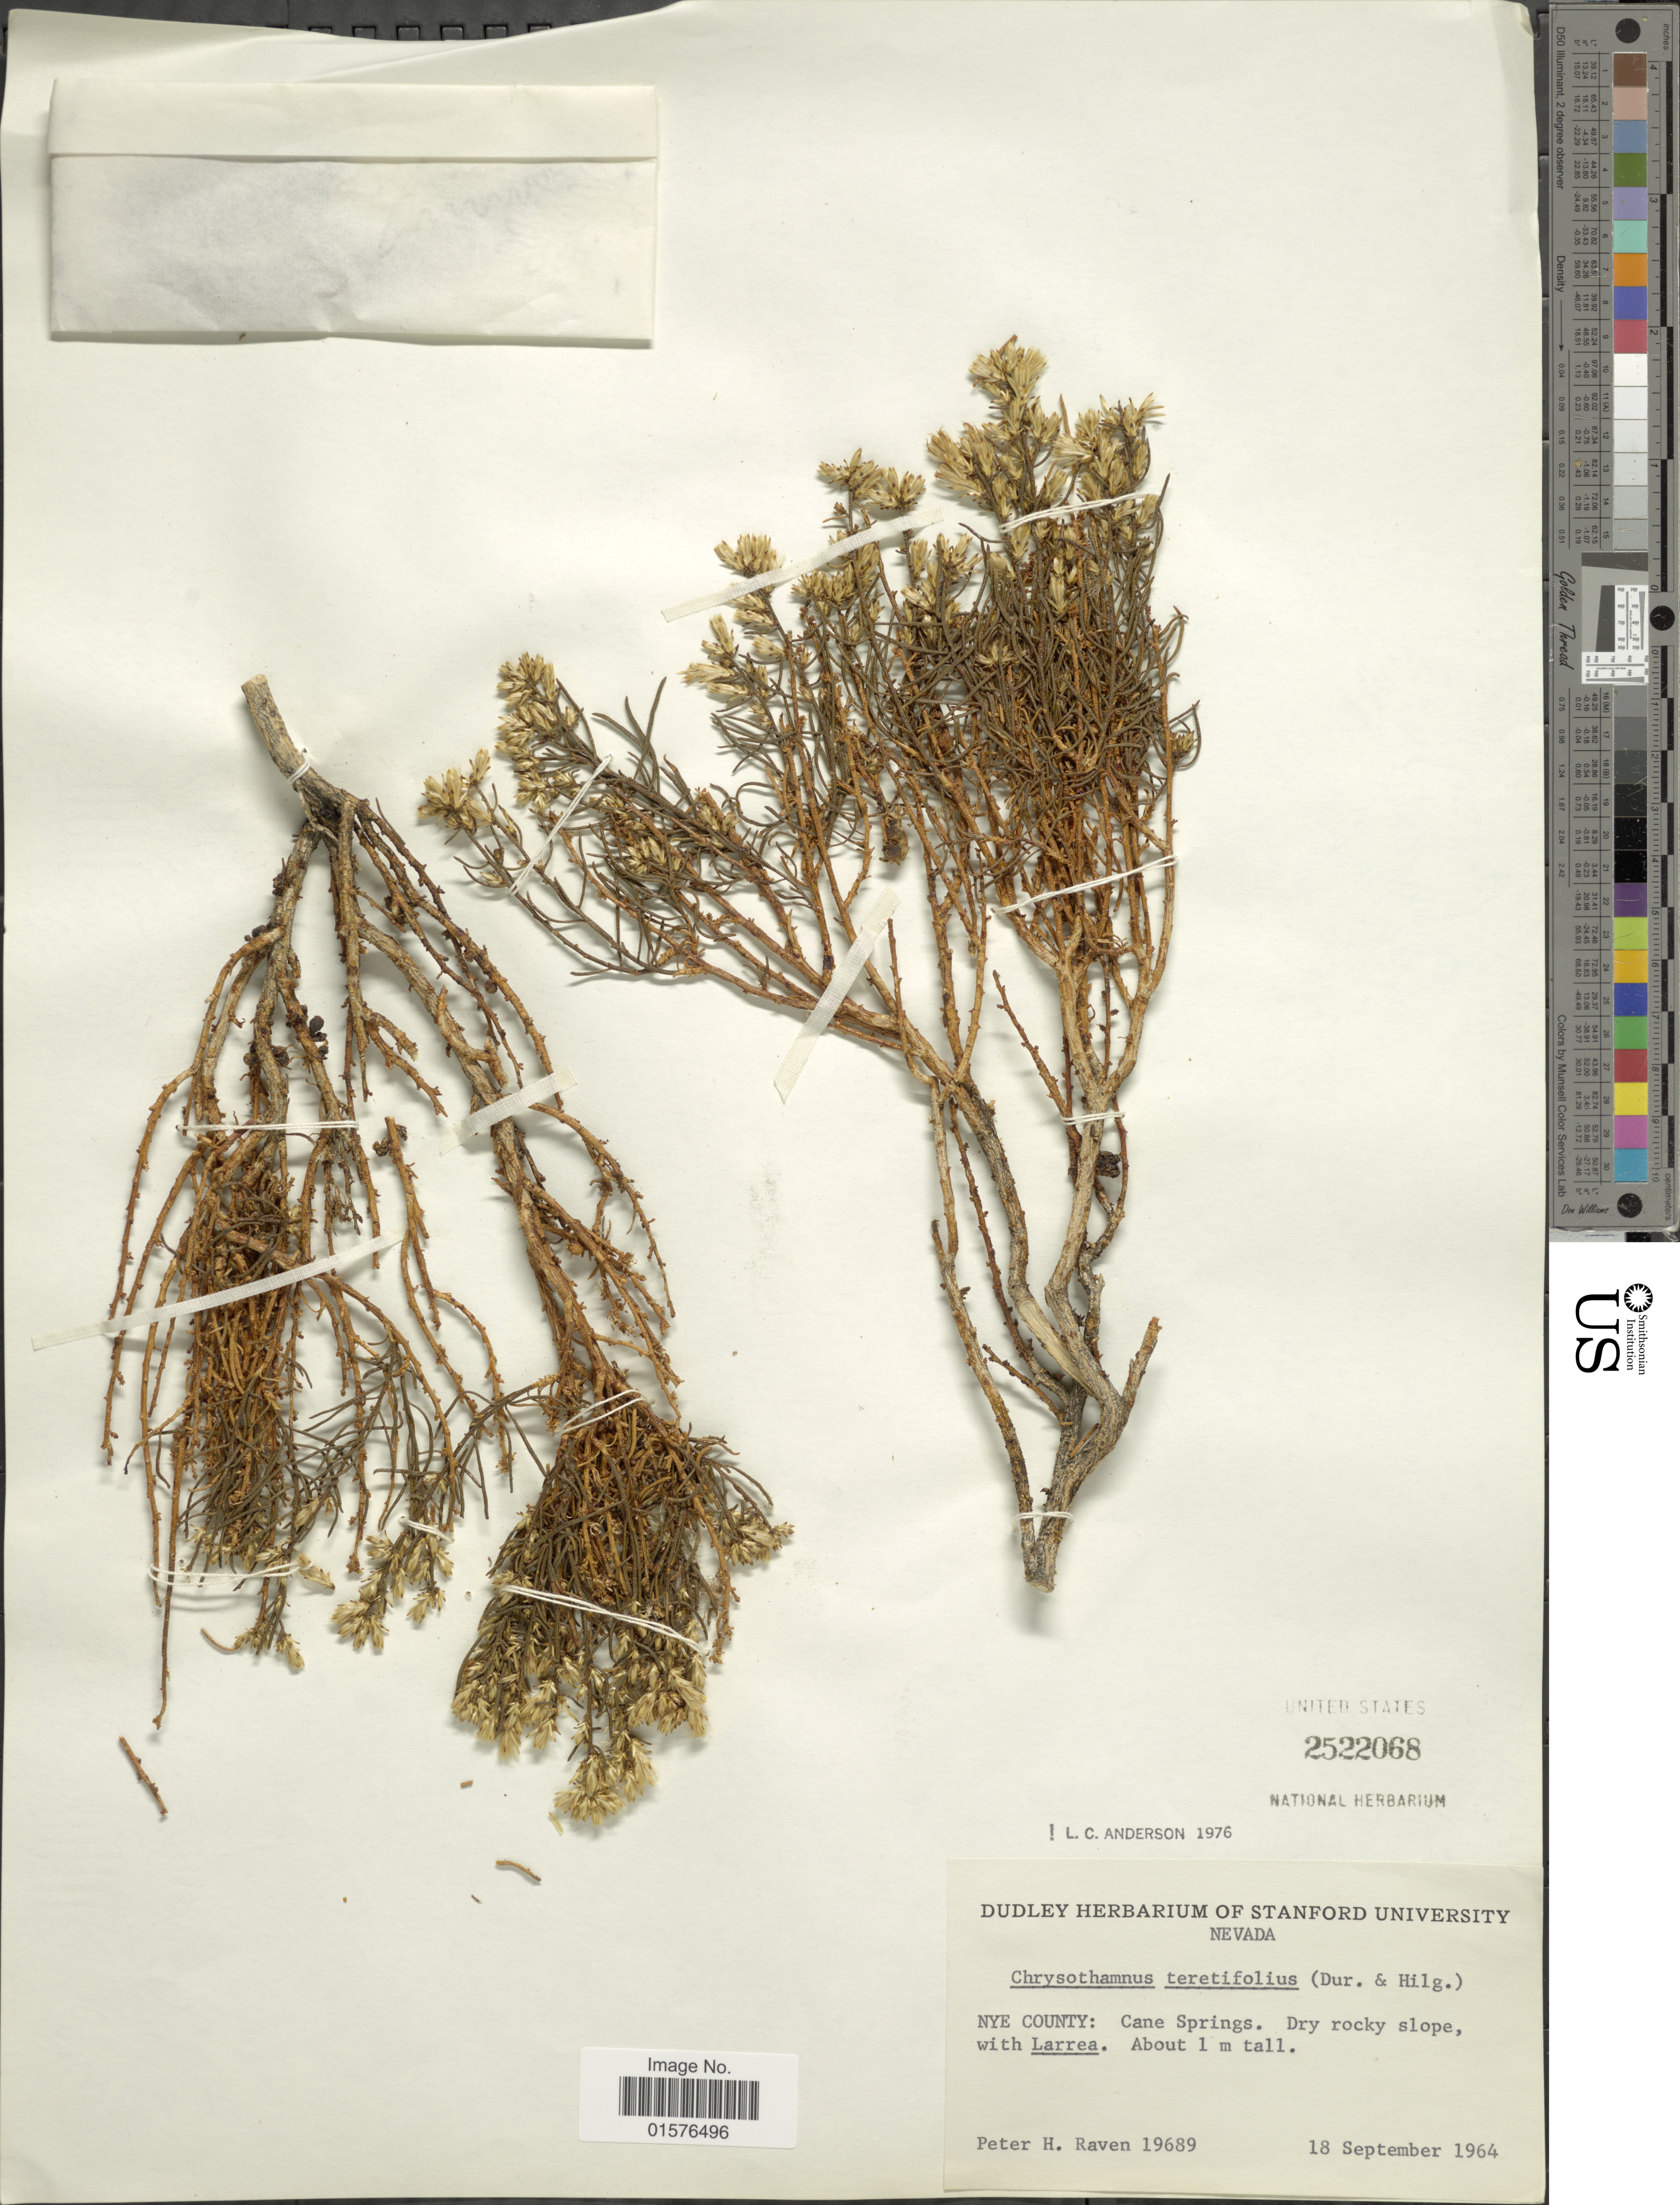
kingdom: Plantae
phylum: Tracheophyta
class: Magnoliopsida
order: Asterales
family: Asteraceae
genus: Ericameria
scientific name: Ericameria teretifolia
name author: (Durand & Hilg.) Jeps.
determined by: Urbatsch, Lowell E., Curator (LSU), Louisiana State University (UNITED STATES)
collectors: P. Raven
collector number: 19689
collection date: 1964-09-18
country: United States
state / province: Nevada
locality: Nye County: Cane Springs.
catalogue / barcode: US 2522068